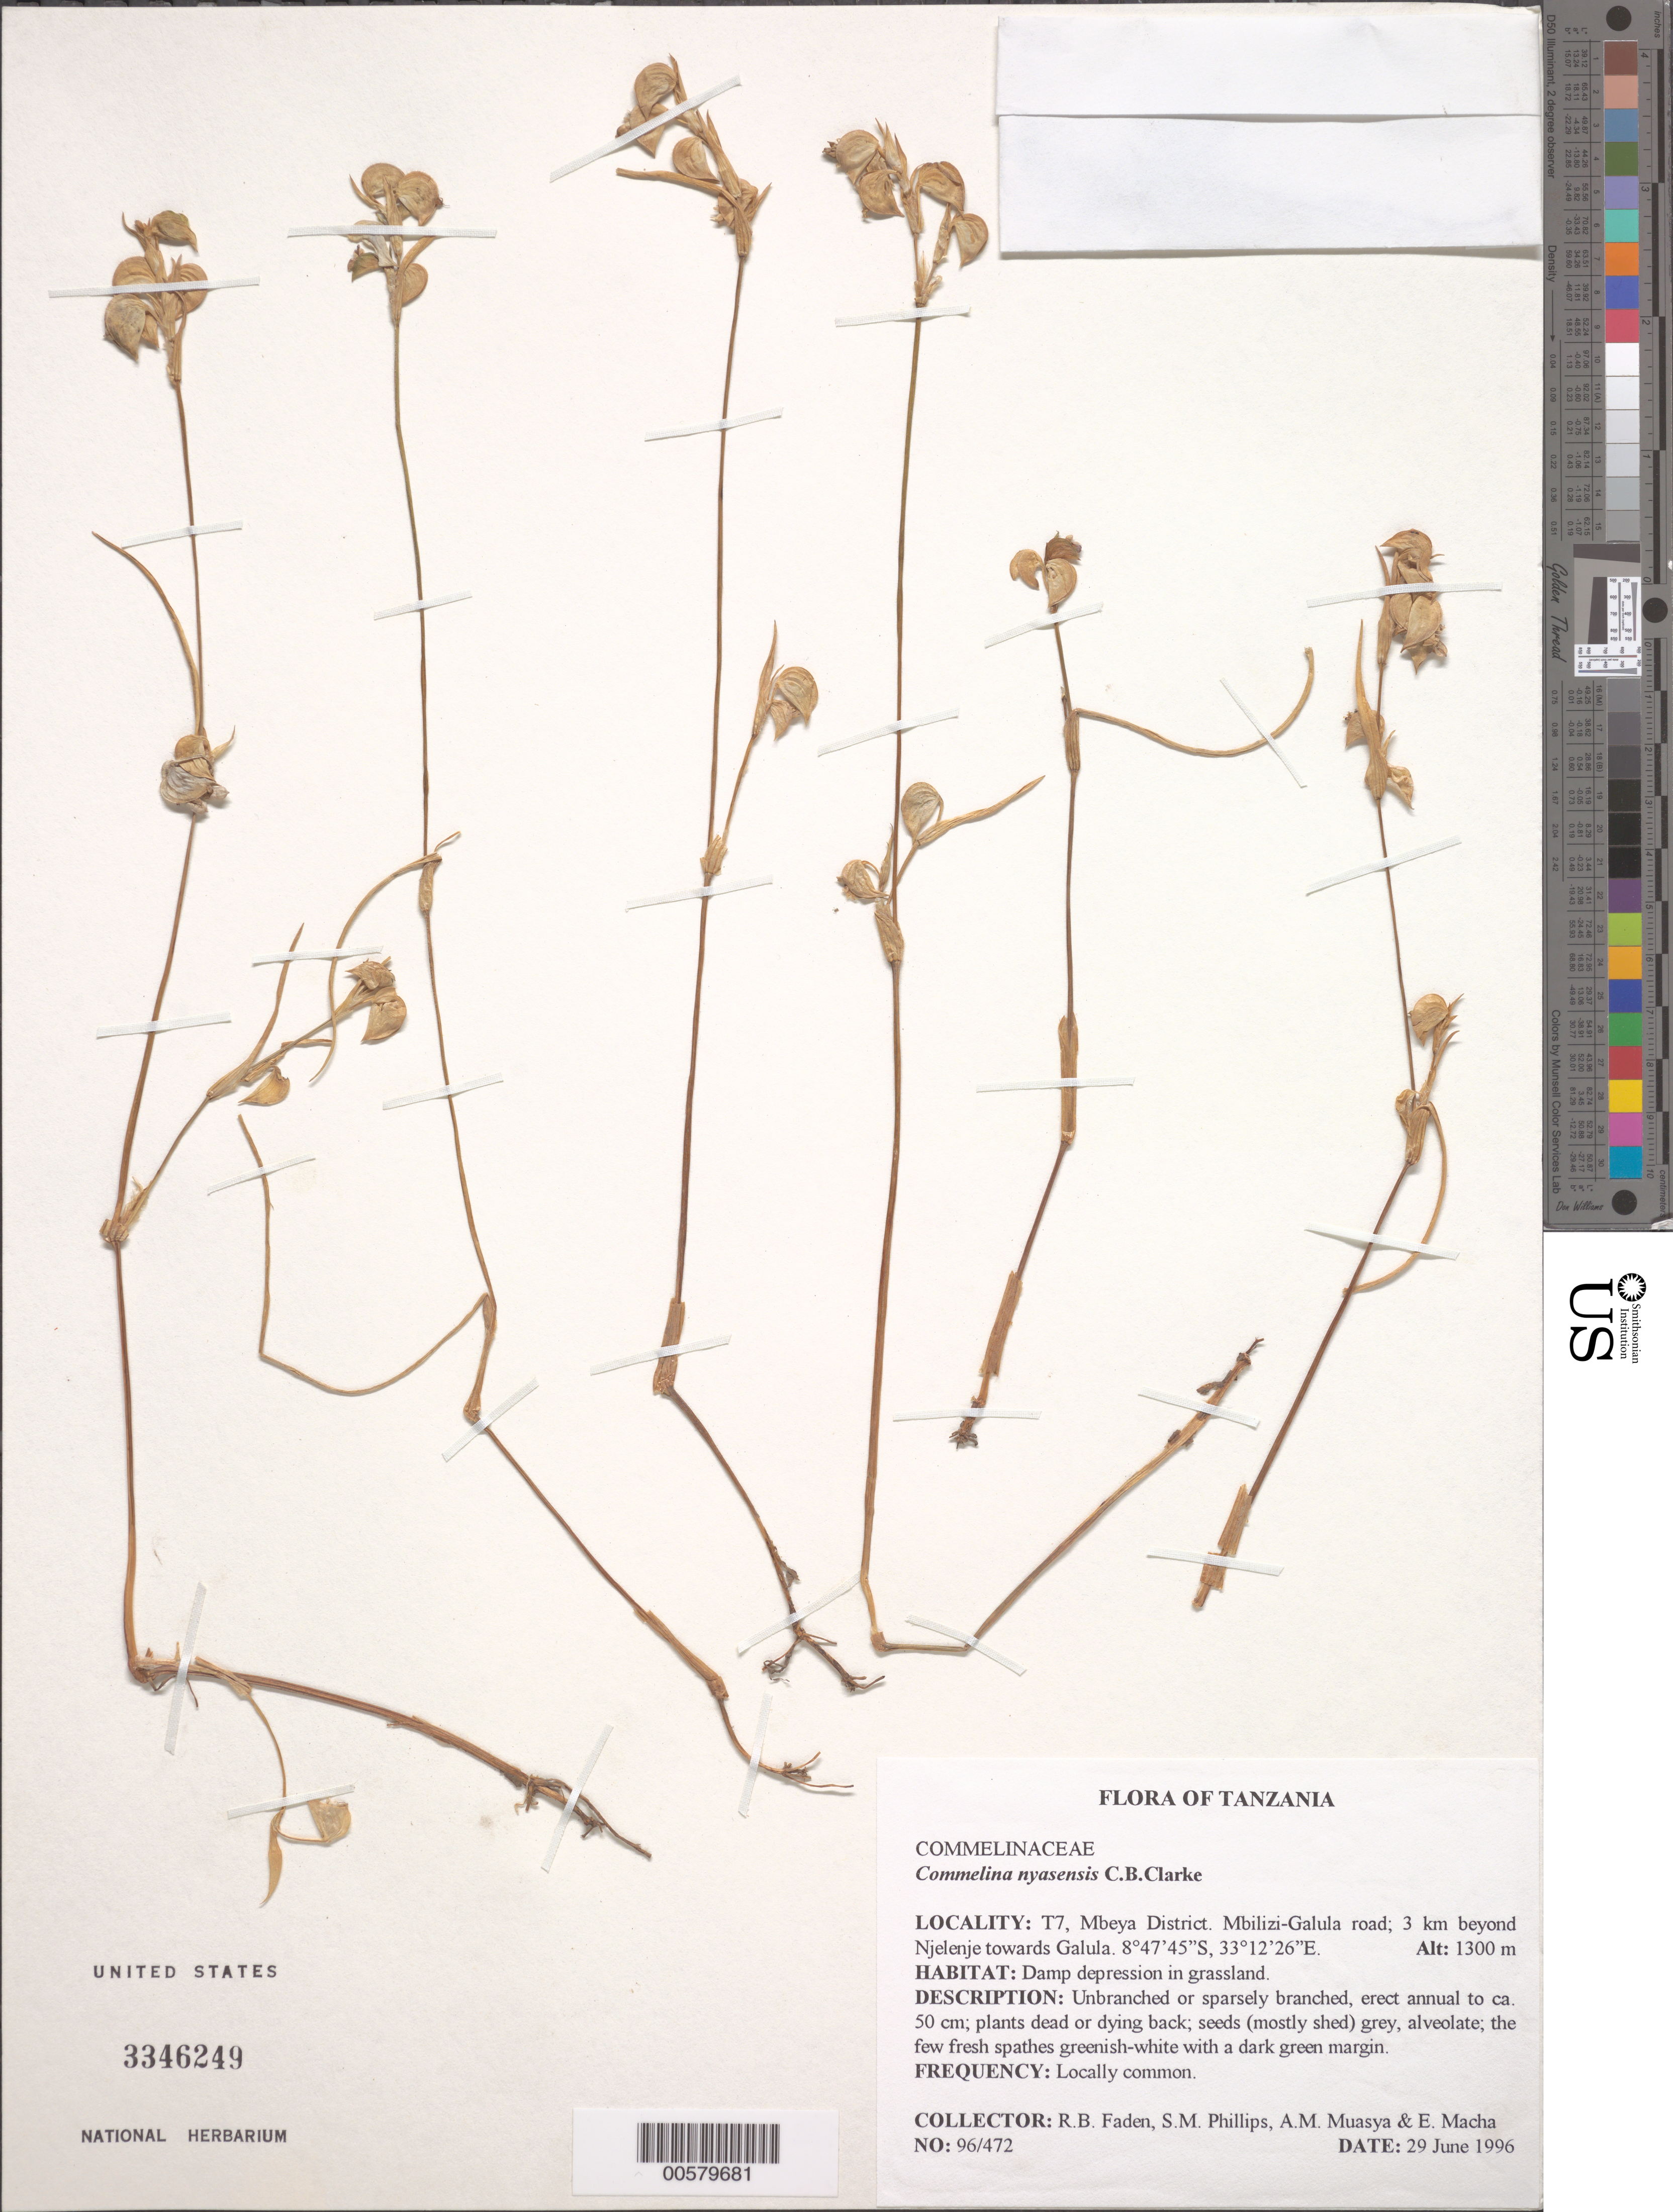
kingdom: Plantae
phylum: Tracheophyta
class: Liliopsida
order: Commelinales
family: Commelinaceae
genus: Commelina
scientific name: Commelina nyasensis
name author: C.B. Clarke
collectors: R. B. Faden, S. M. Phillips, A. Muasya & E. Macha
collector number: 96/472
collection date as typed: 29 Jun 1996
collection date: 1996-06-29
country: Tanzania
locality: T7, mbeya dist. mbilizi - galula road, 3 km beyond njelenje towards galula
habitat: Damp depression in grassland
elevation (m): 1300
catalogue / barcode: US 3346249